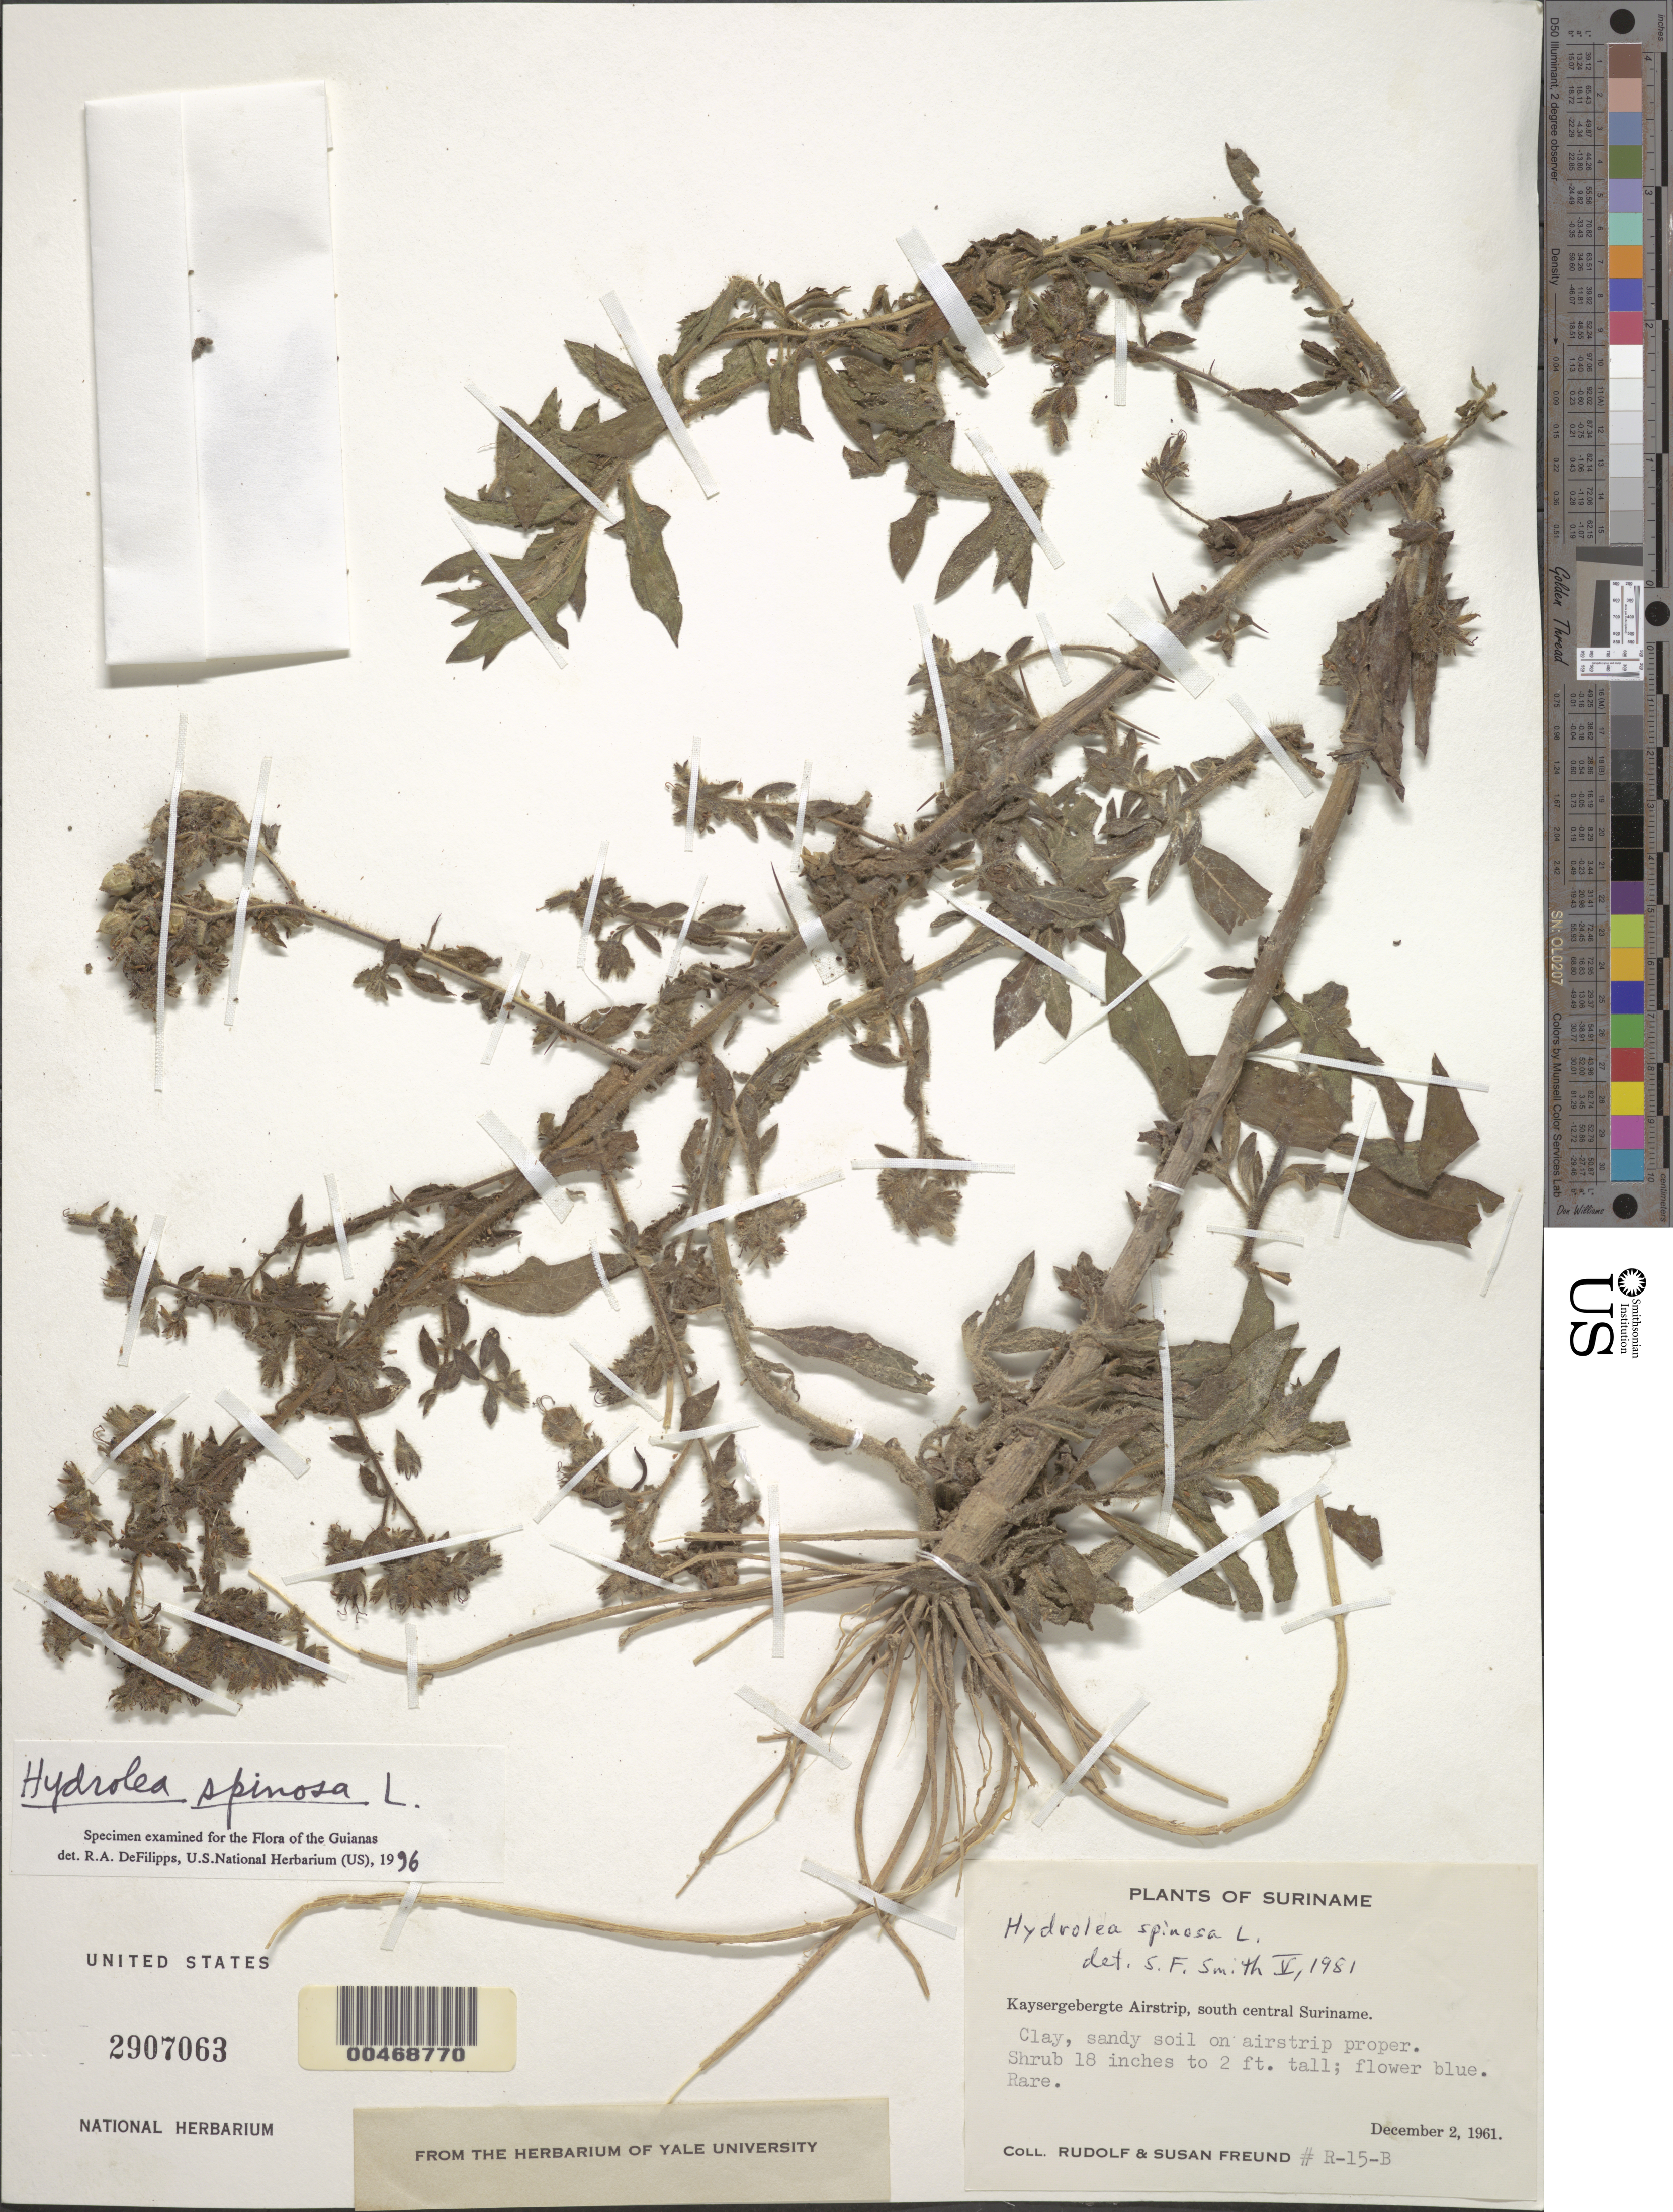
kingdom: Plantae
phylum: Tracheophyta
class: Magnoliopsida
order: Solanales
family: Hydroleaceae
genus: Hydrolea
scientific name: Hydrolea spinosa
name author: L.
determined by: DeFilipps, R. A.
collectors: R. Freund & S. Freund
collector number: R 15 B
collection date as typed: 2-Dec-61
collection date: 1961-12-02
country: Suriname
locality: Kaysergebergte Airstrip, south central Suriname, 45 km above confl. with Lucie R.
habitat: Clay, sandy soil on airstrip proper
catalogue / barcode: US 2907063